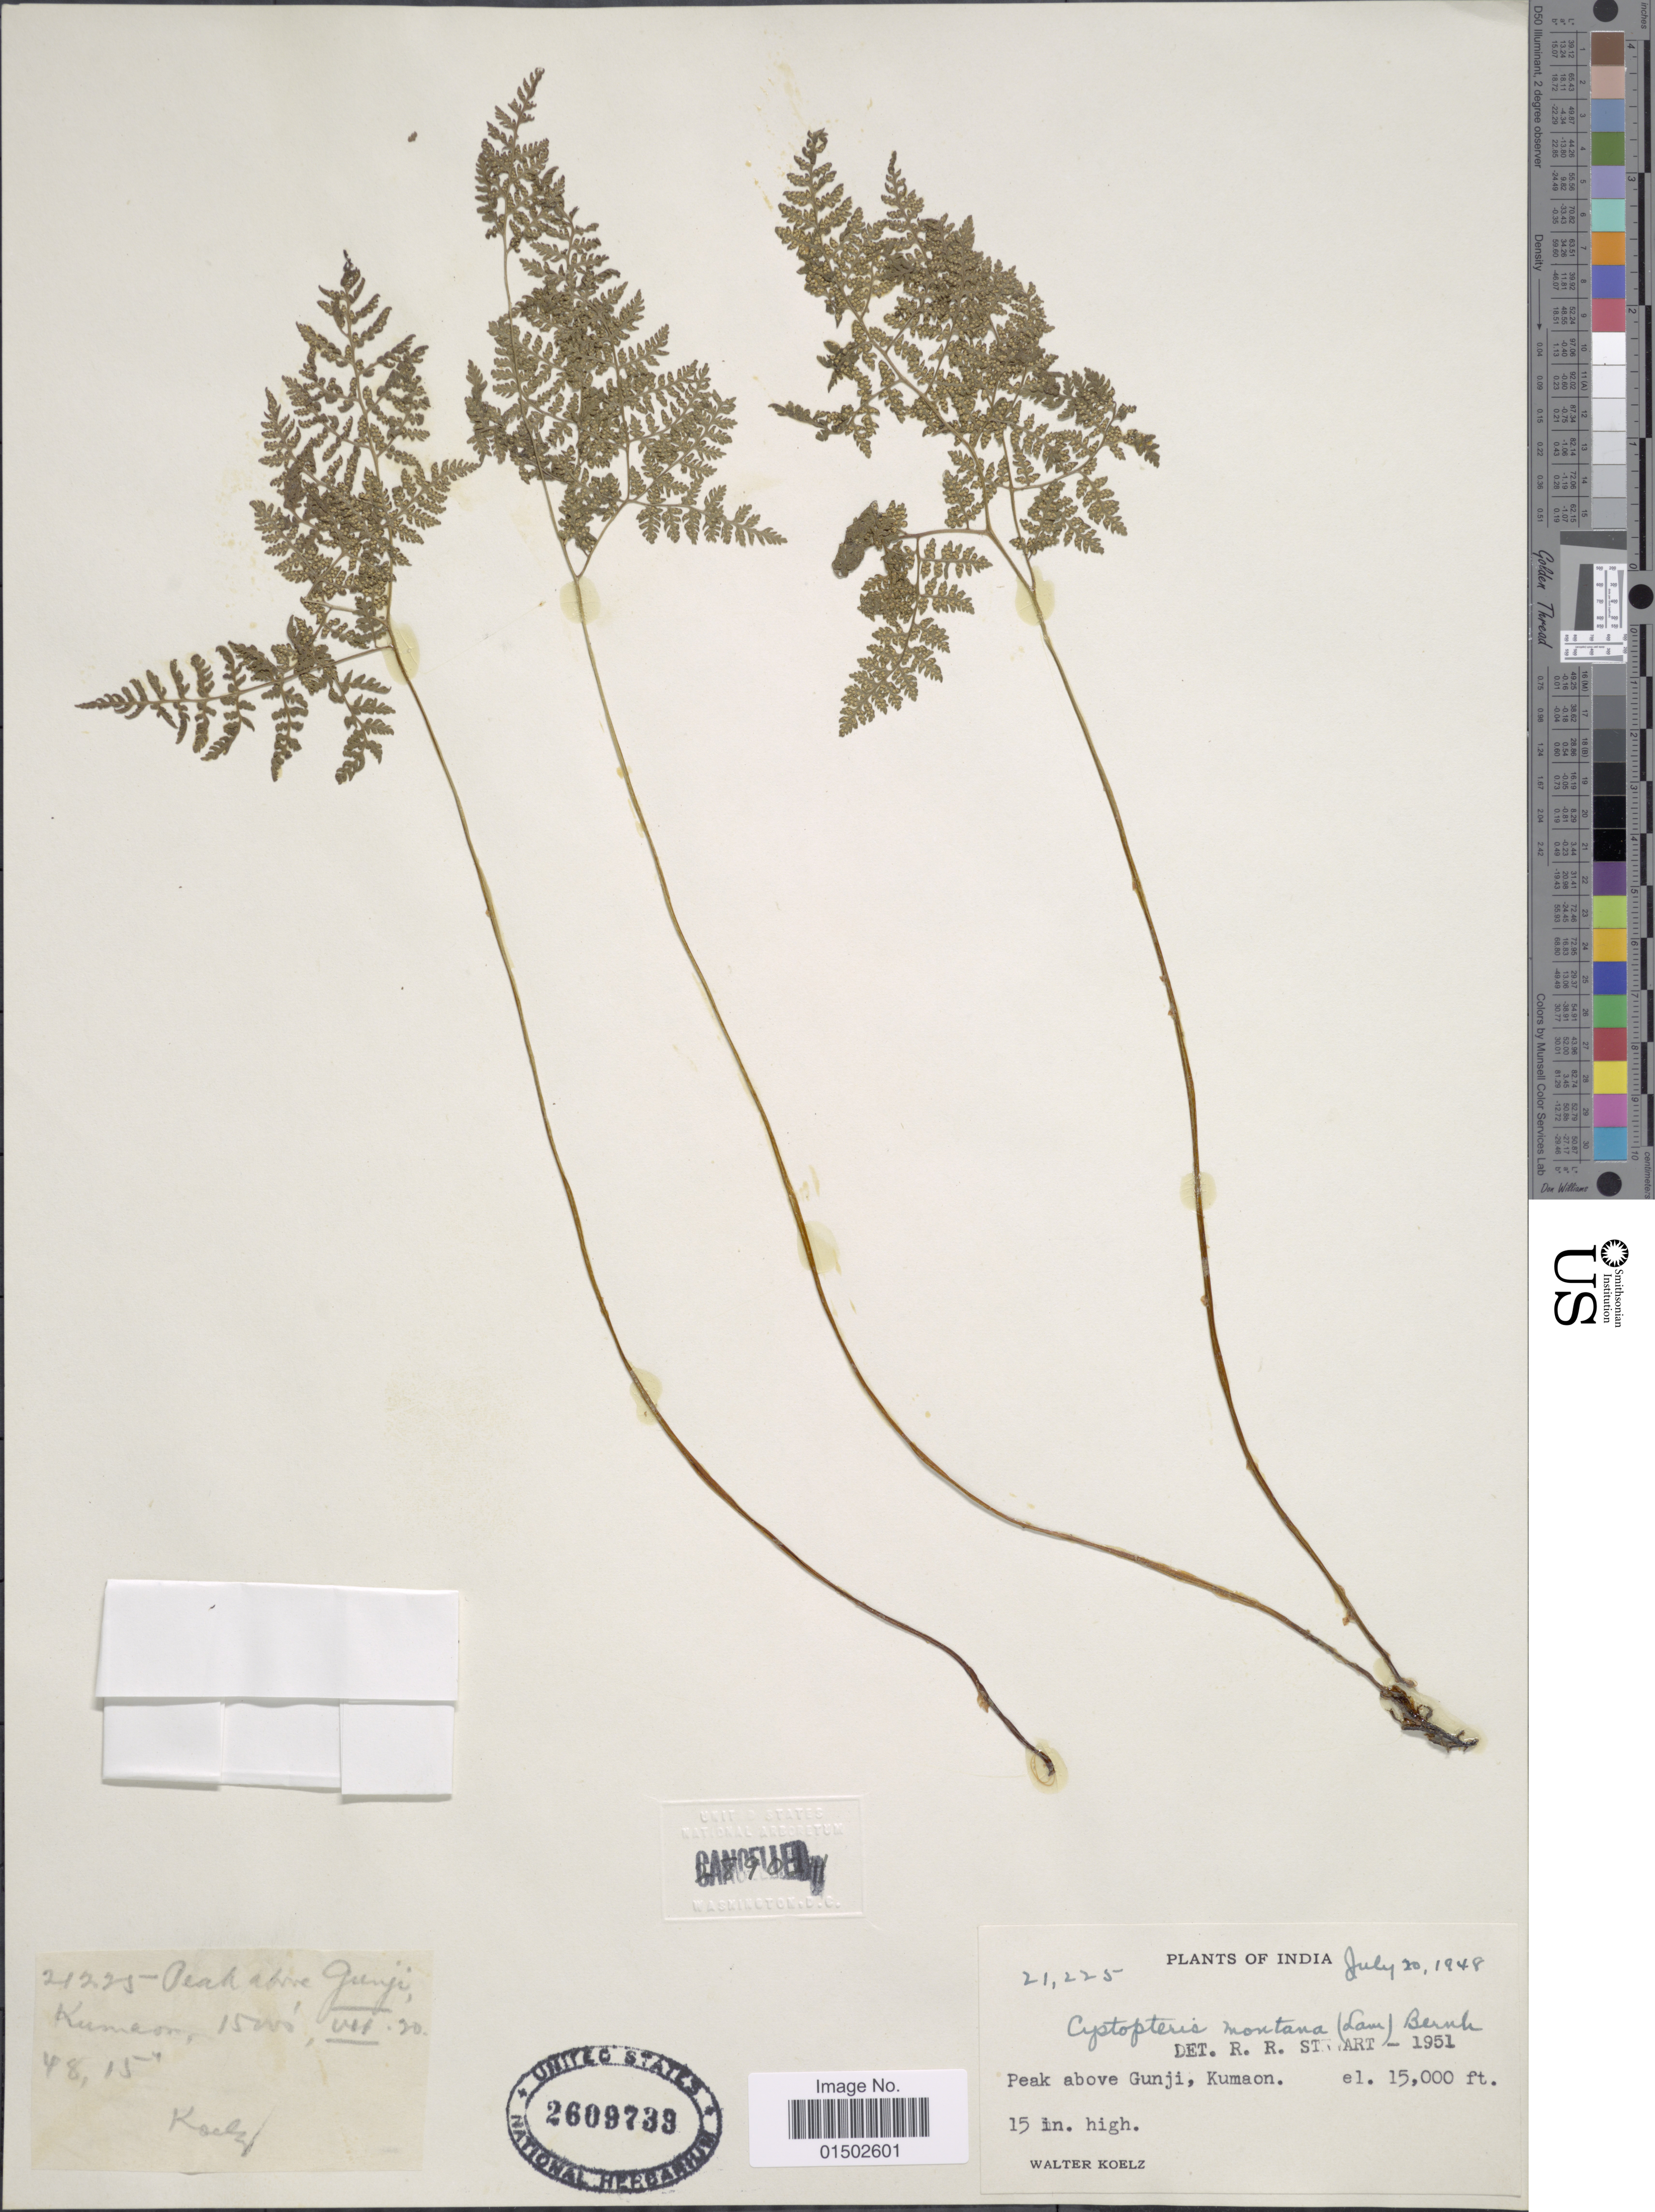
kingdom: Plantae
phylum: Tracheophyta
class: Polypodiopsida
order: Polypodiales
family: Cystopteridaceae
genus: Cystopteris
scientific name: Cystopteris montana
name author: (Lam.) Desv.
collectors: W. N. Koelz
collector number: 21225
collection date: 1848-07-20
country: India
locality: Peak above Gunji, Kamaon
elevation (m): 4572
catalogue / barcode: US 2609739